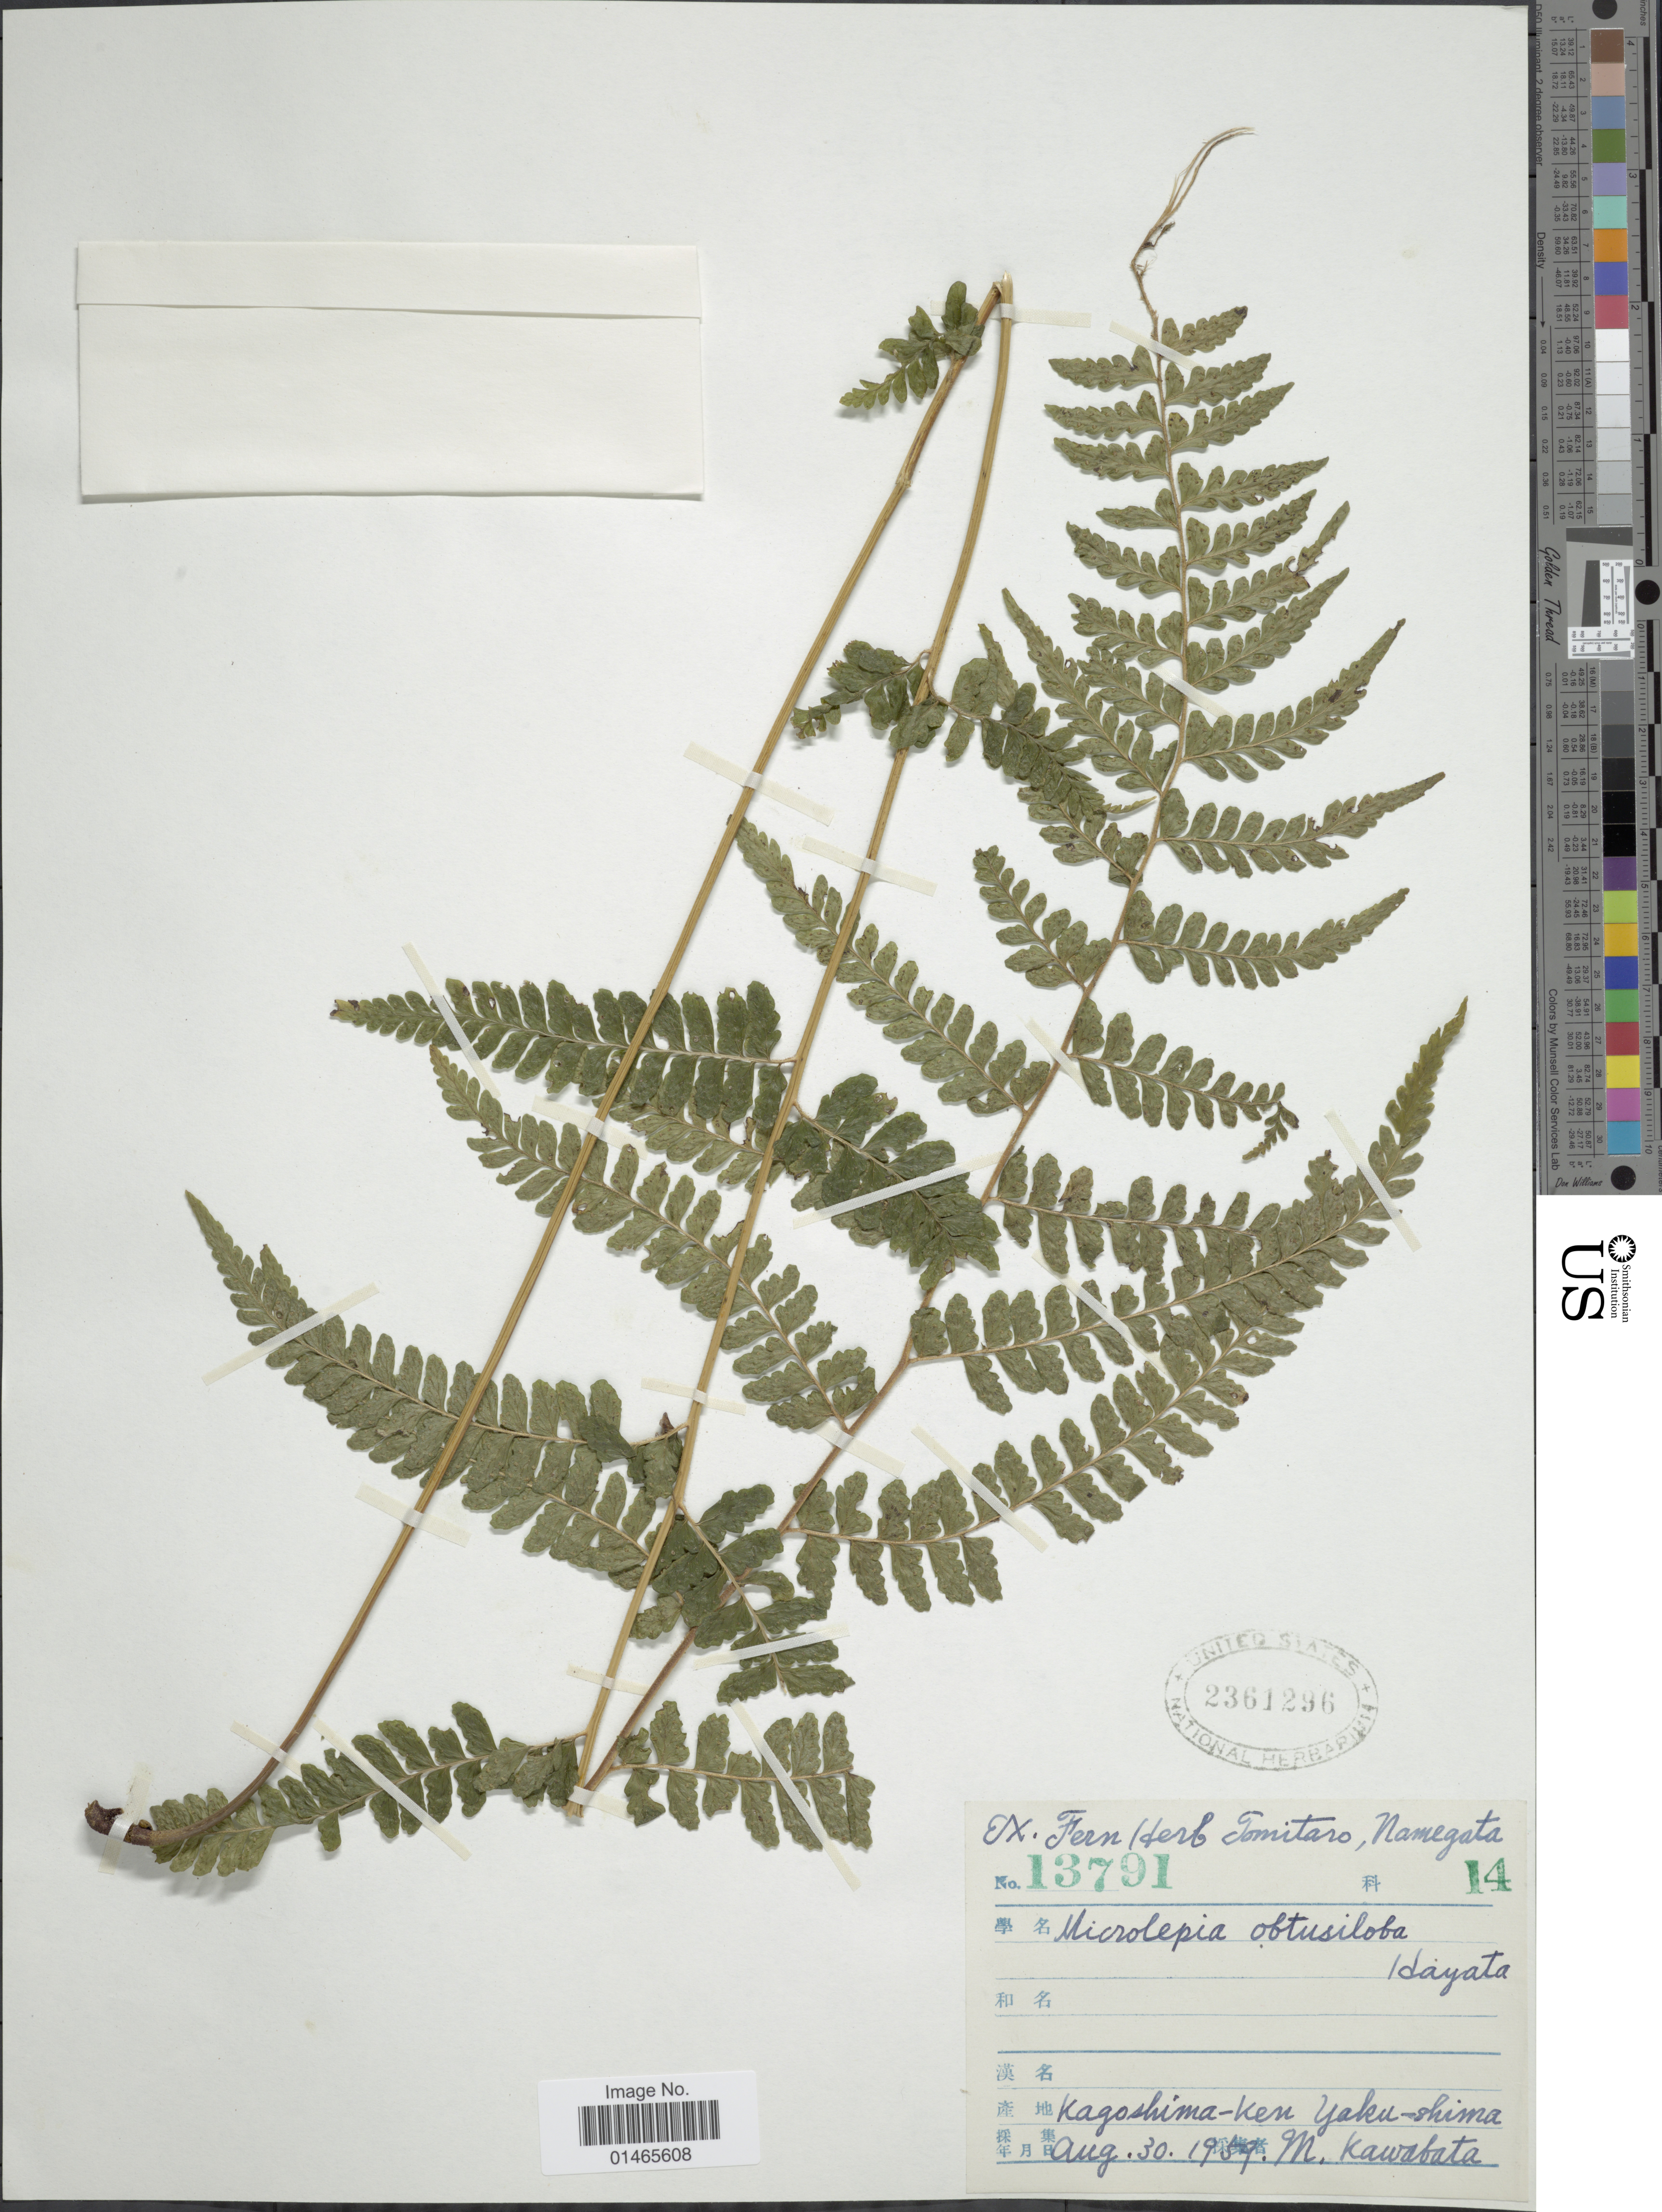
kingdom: Plantae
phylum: Tracheophyta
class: Polypodiopsida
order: Polypodiales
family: Dennstaedtiaceae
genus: Microlepia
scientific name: Microlepia obtusiloba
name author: Hayata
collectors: M. Kawabata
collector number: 13791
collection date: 1959-08-30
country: Japan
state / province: Kagosima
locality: Kagoshima-ken Yaku-shima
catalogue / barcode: US 2361296